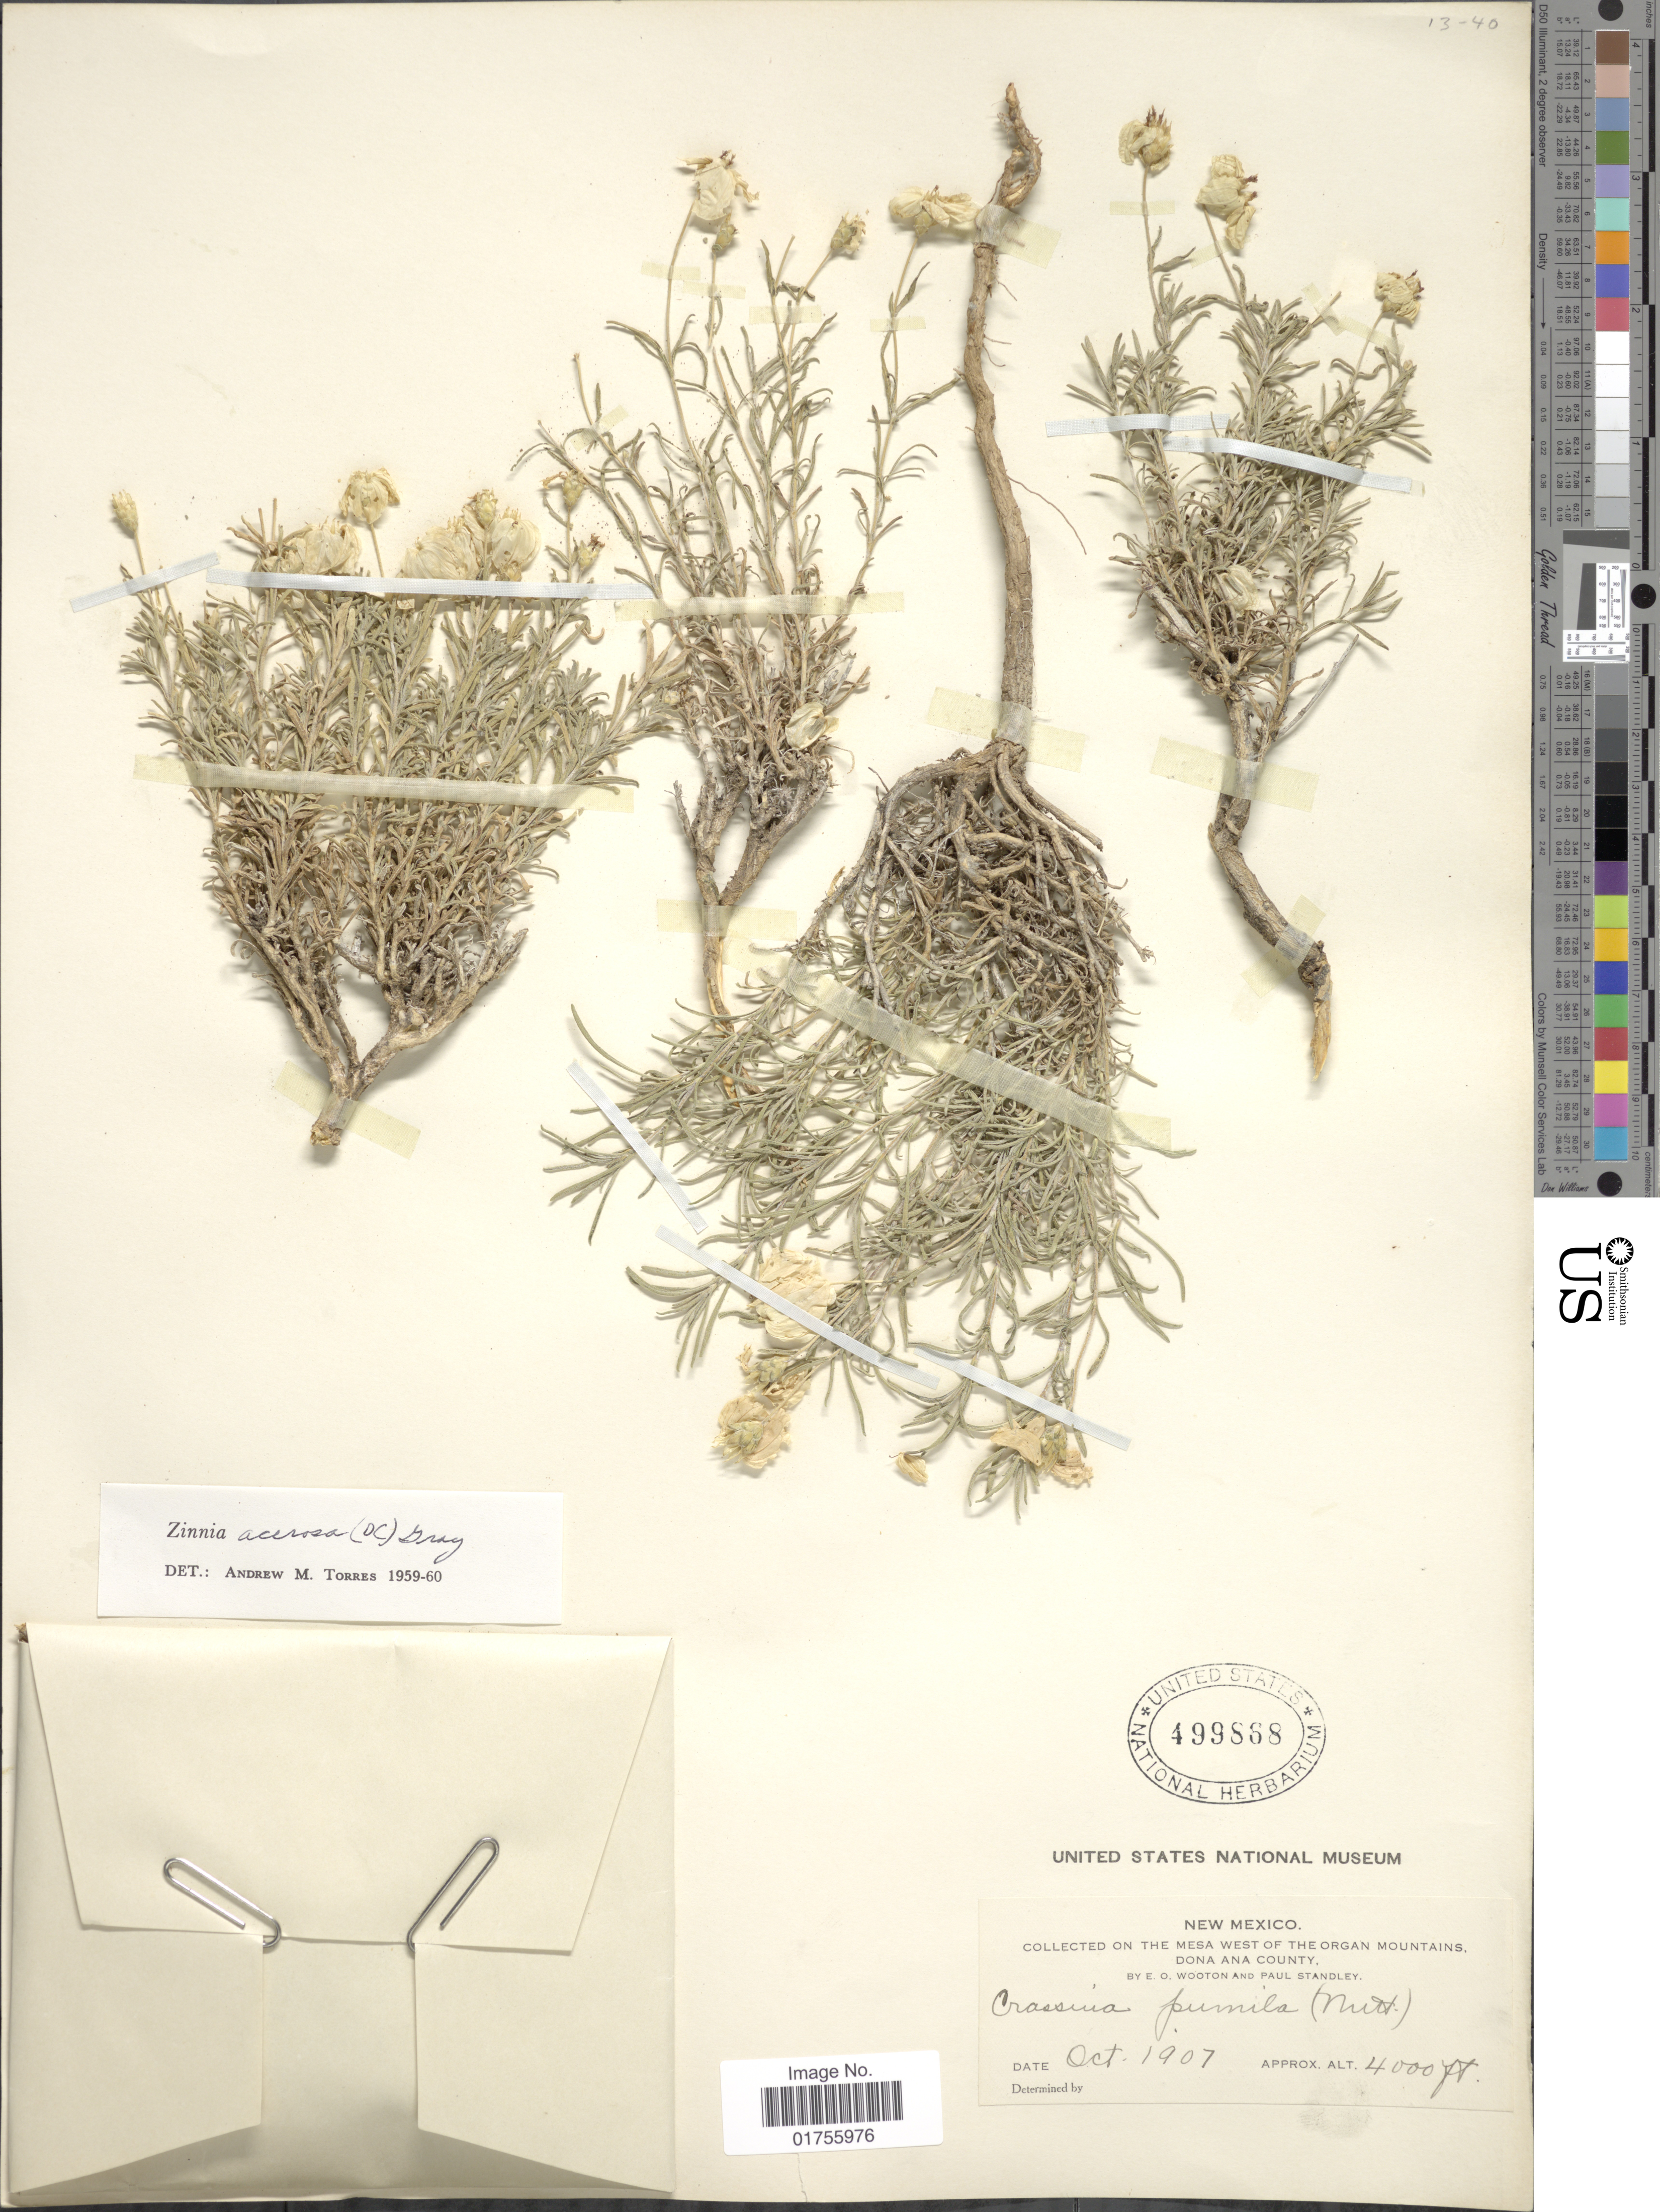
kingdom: Plantae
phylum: Tracheophyta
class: Magnoliopsida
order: Asterales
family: Asteraceae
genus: Zinnia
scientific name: Zinnia acerosa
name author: (DC.) A. Gray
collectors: E. O. Wooton & P. C. Standley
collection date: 1907-10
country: United States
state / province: New Mexico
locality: On the mesa west of The Organ Mountains, Dona Ana County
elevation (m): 1219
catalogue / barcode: US 499868